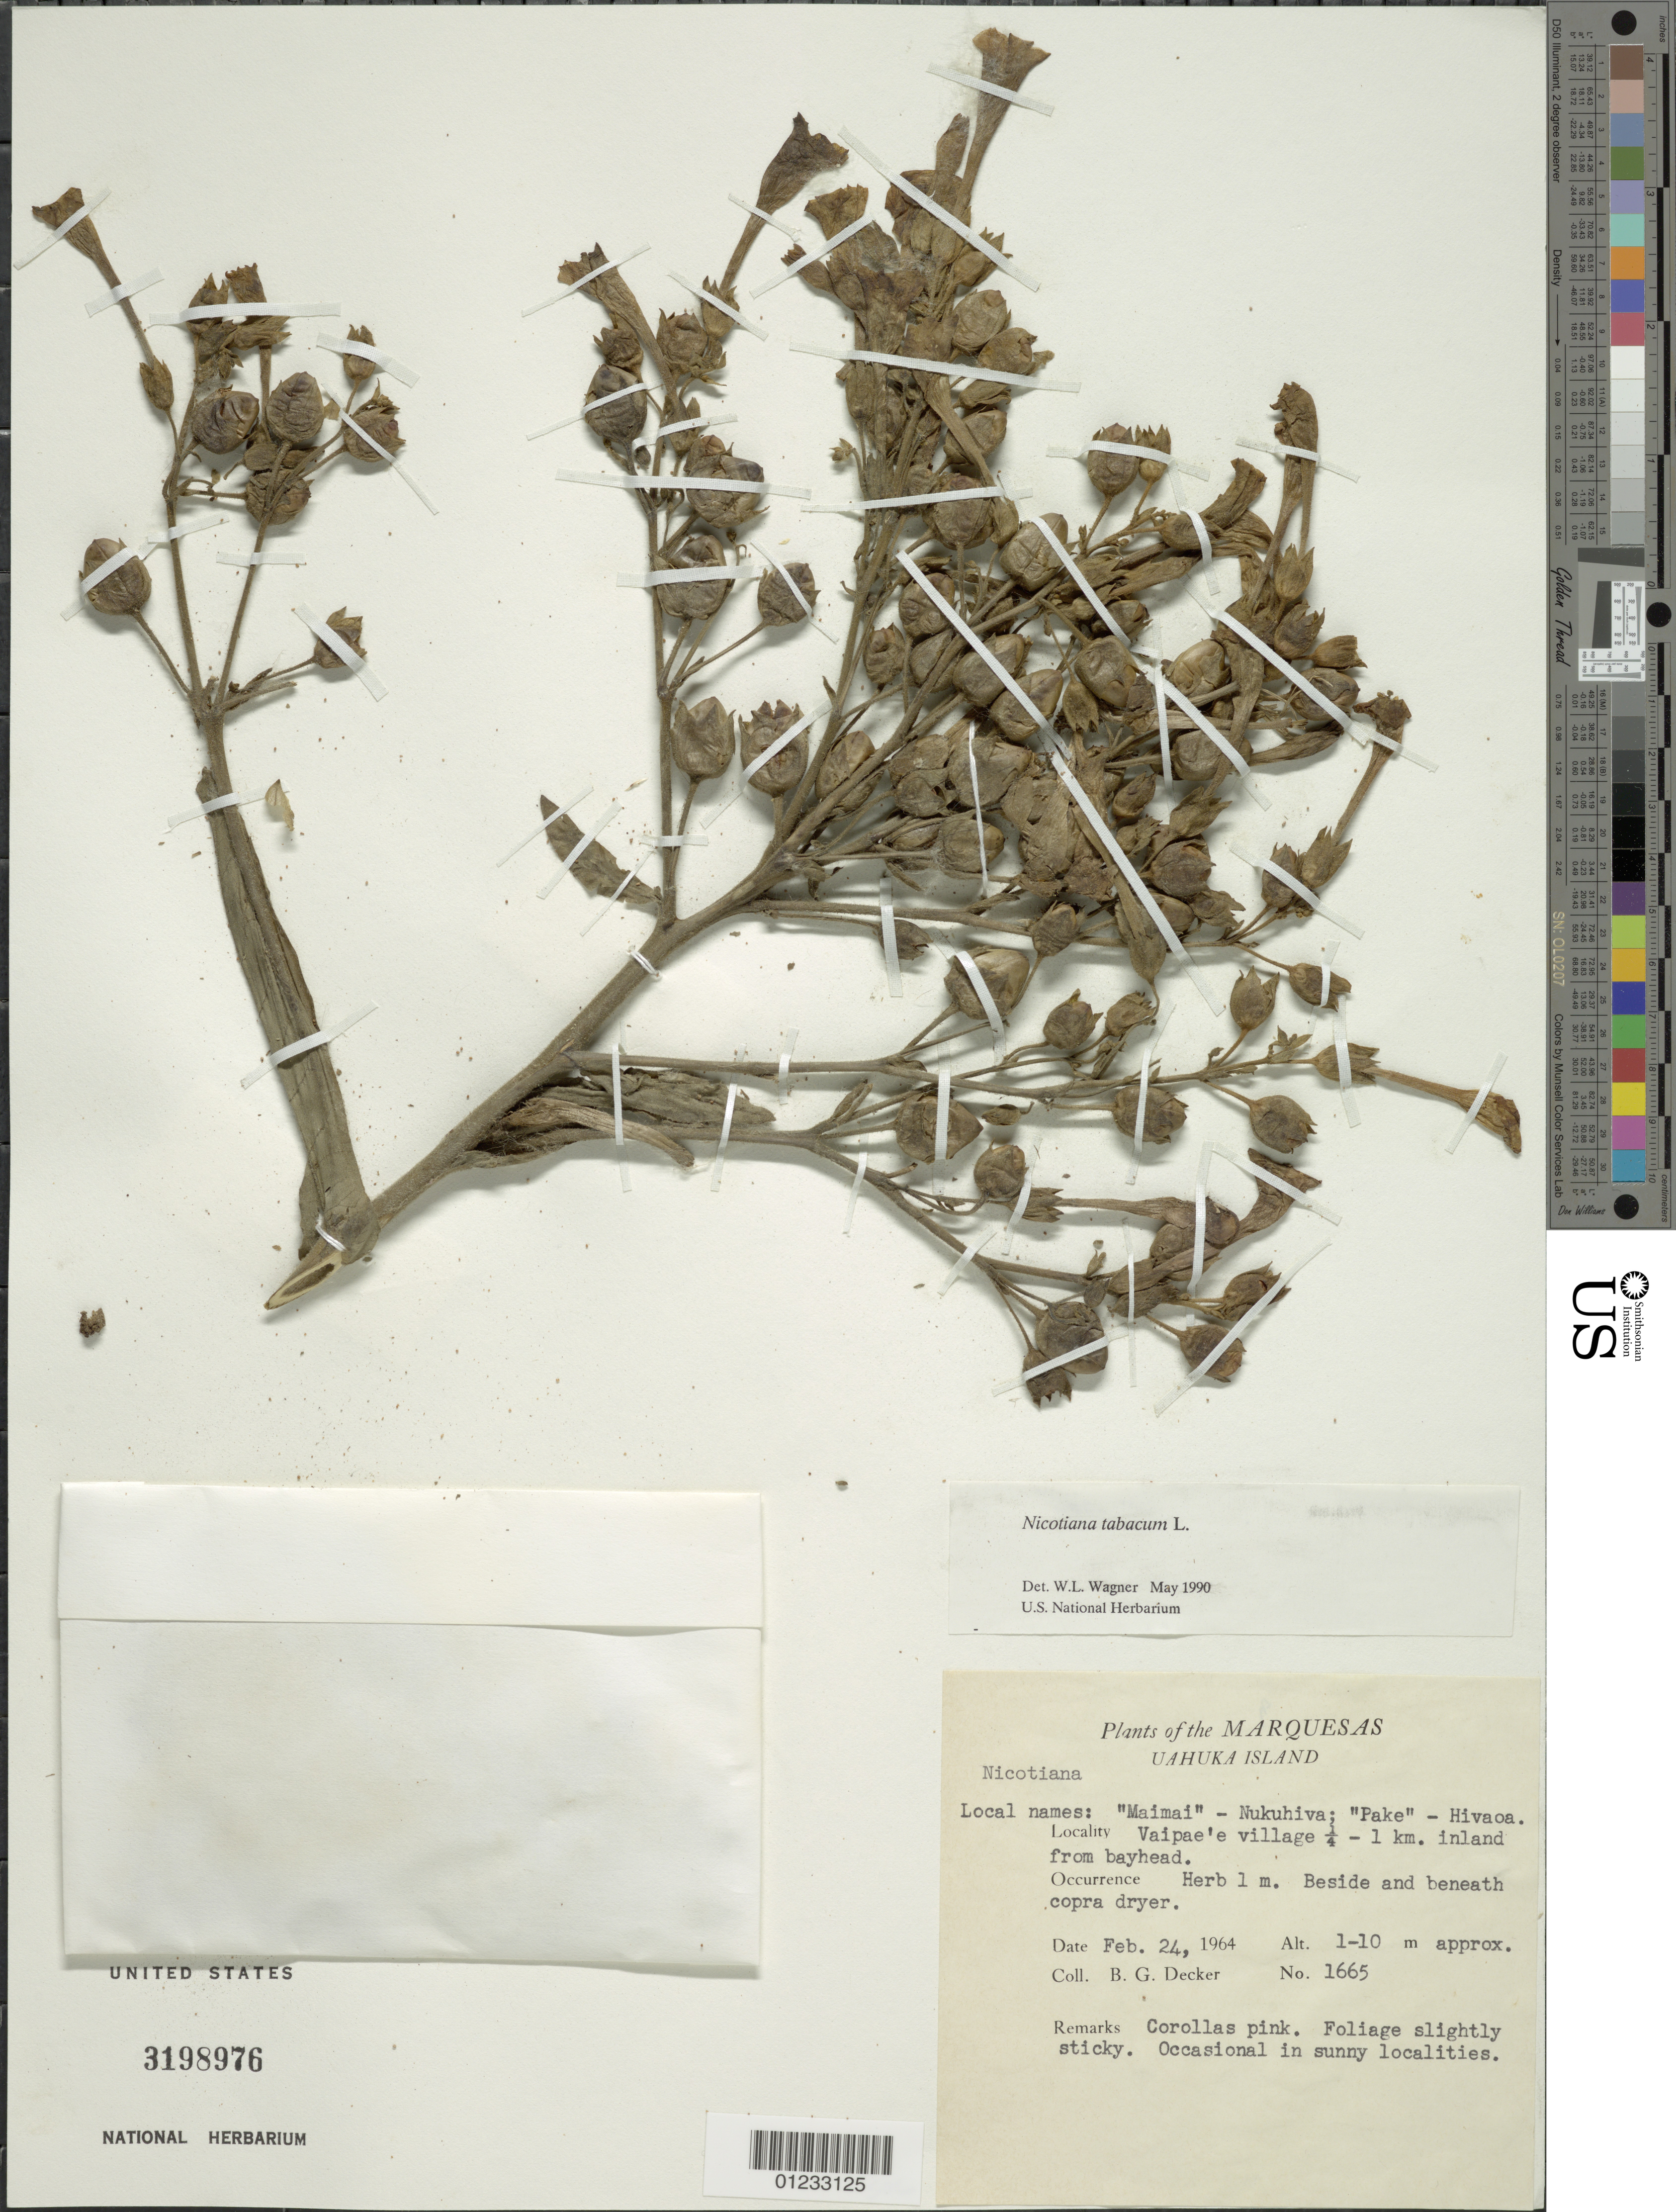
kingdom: Plantae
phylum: Tracheophyta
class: Magnoliopsida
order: Solanales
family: Solanaceae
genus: Nicotiana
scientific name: Nicotiana tabacum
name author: L.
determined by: Wagner, W. L., (BOT), Smithsonian Institution - National Museum of Natural History (UNITED STATES)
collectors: B. G. Decker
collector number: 1665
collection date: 1964-02-24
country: French Polynesia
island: Ua Huka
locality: Vaipae'e village, 0.25-1 km inland from bayhead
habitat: Occasional in sunny localities, beside and beneath copra dryer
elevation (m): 1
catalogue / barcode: US 3198976